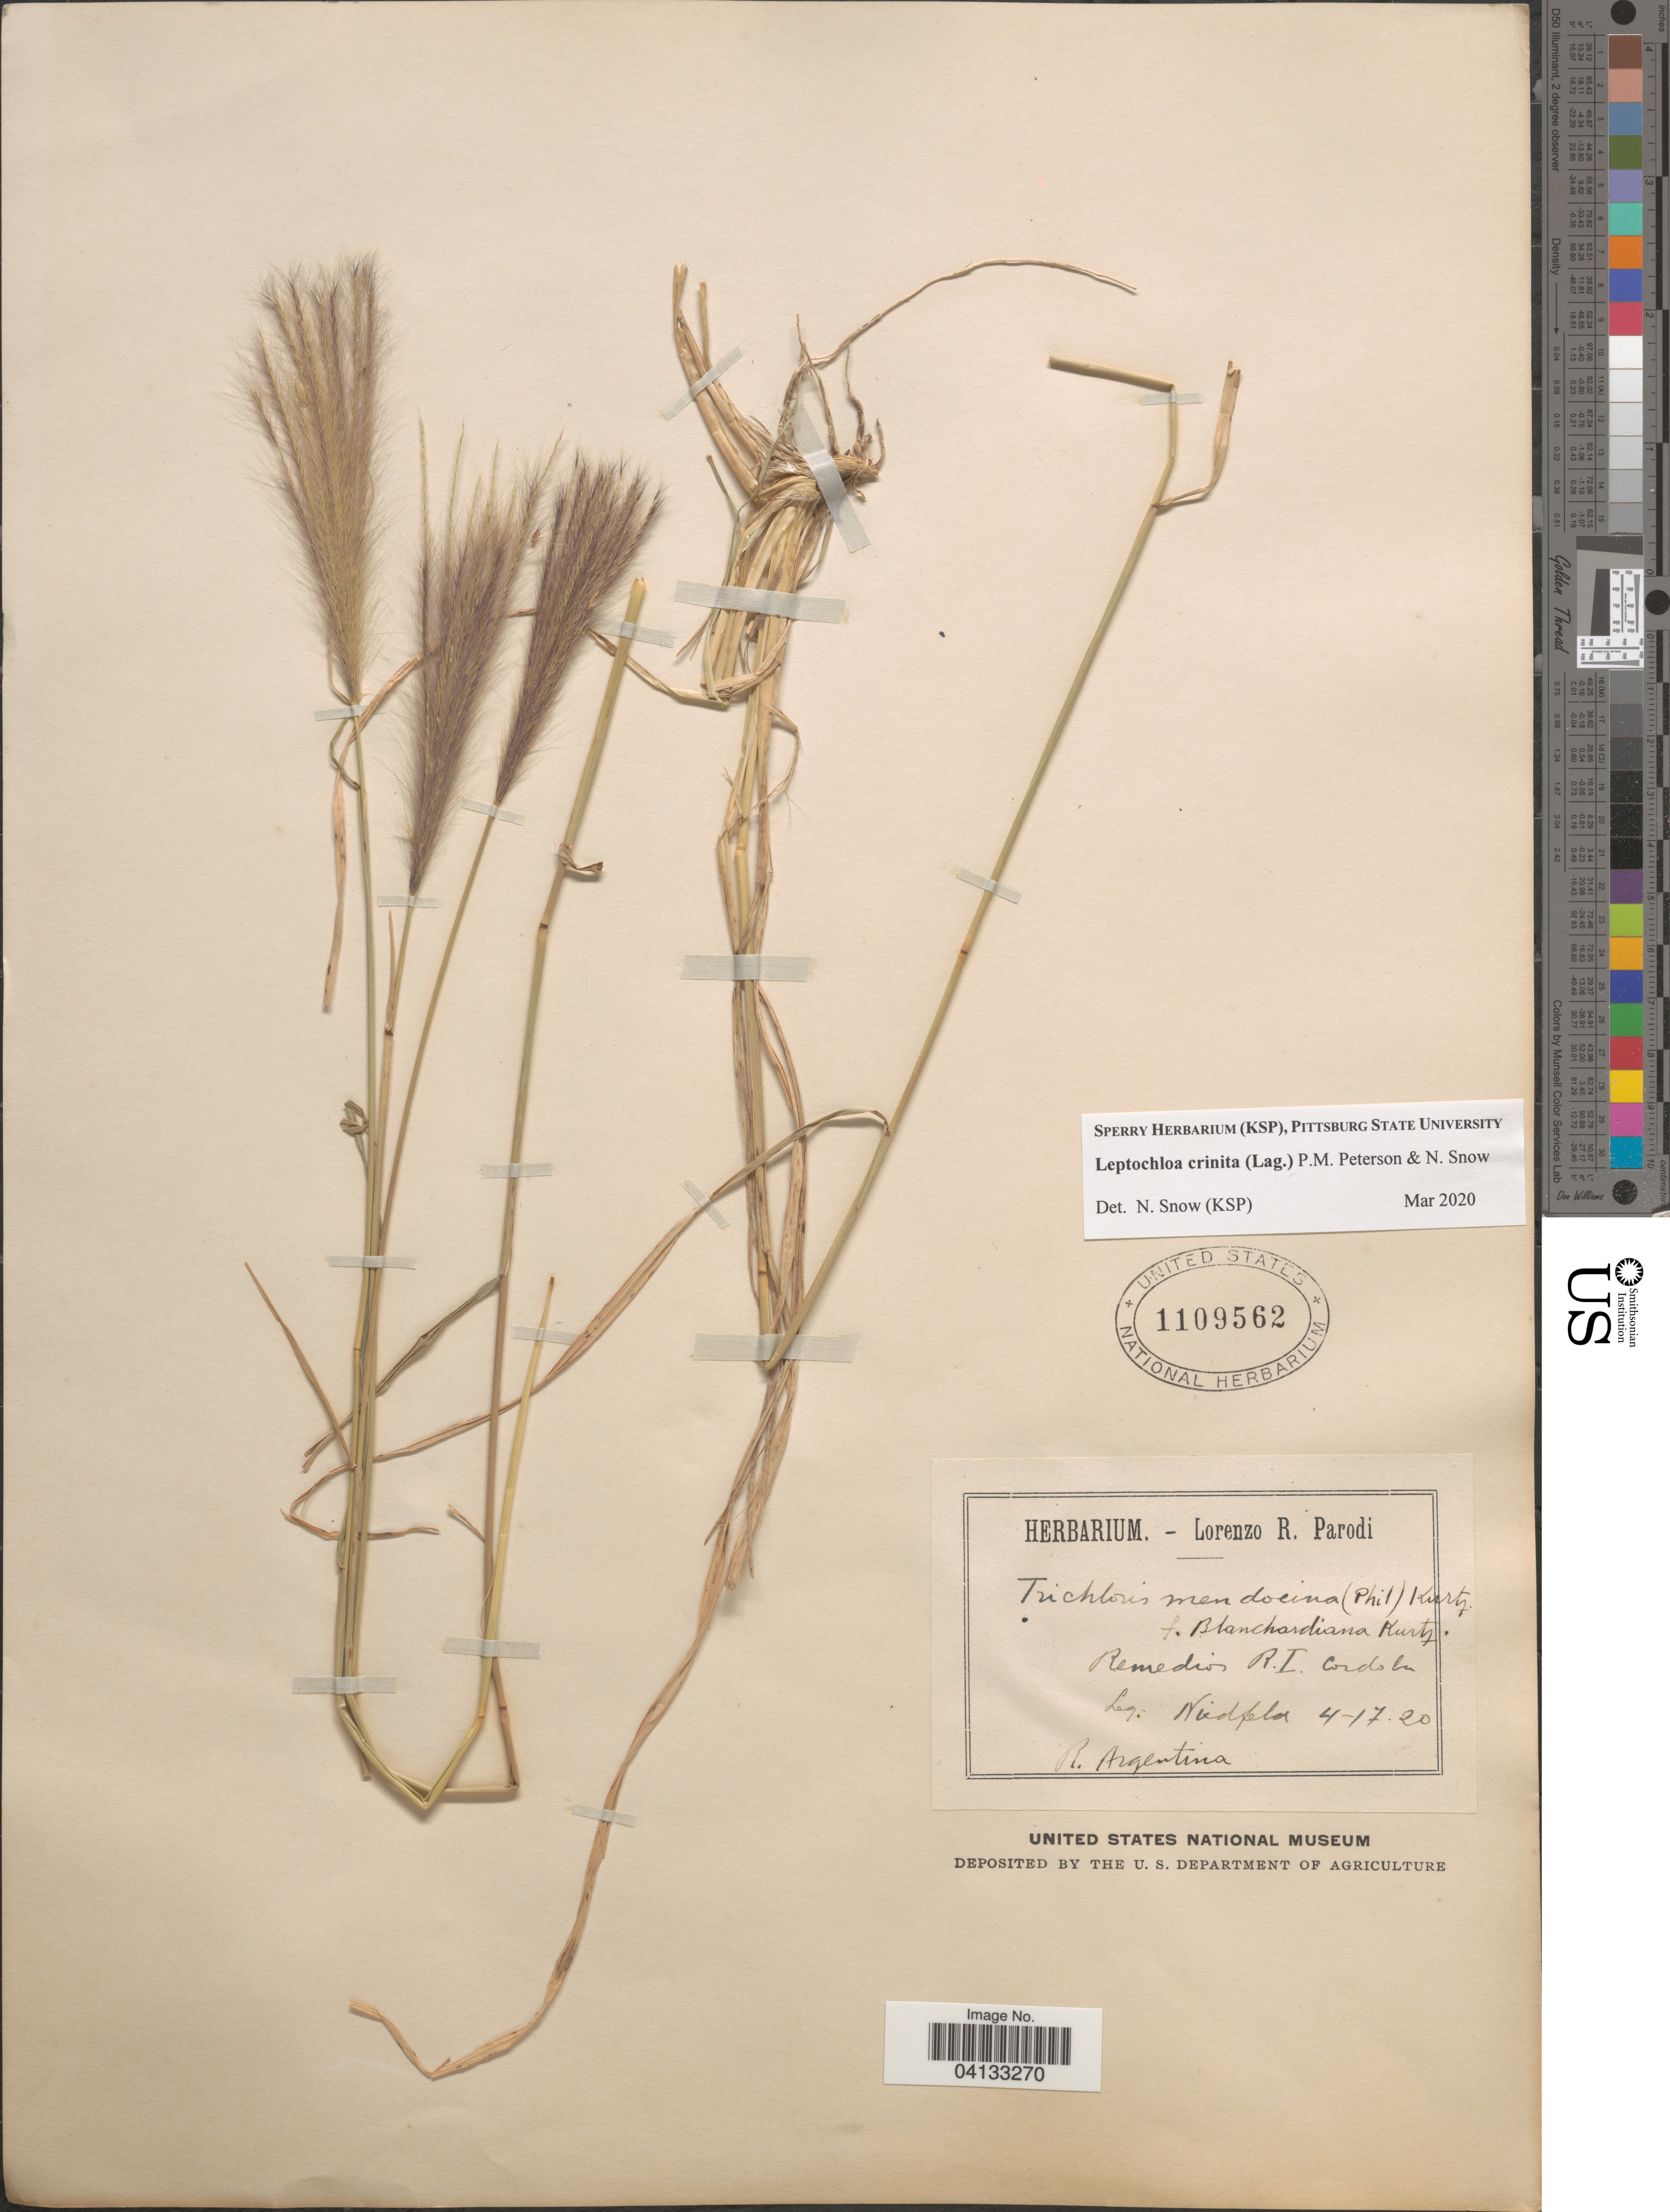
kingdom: Plantae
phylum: Tracheophyta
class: Liliopsida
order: Poales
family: Poaceae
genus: Leptochloa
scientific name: Leptochloa crinita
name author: (Lag.) P.M. Peterson & N. Snow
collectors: Niedfeld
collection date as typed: Transcribed d/m/y: 17/4/20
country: Argentina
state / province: Cordoba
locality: Remedios R.I.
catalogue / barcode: US 1109562